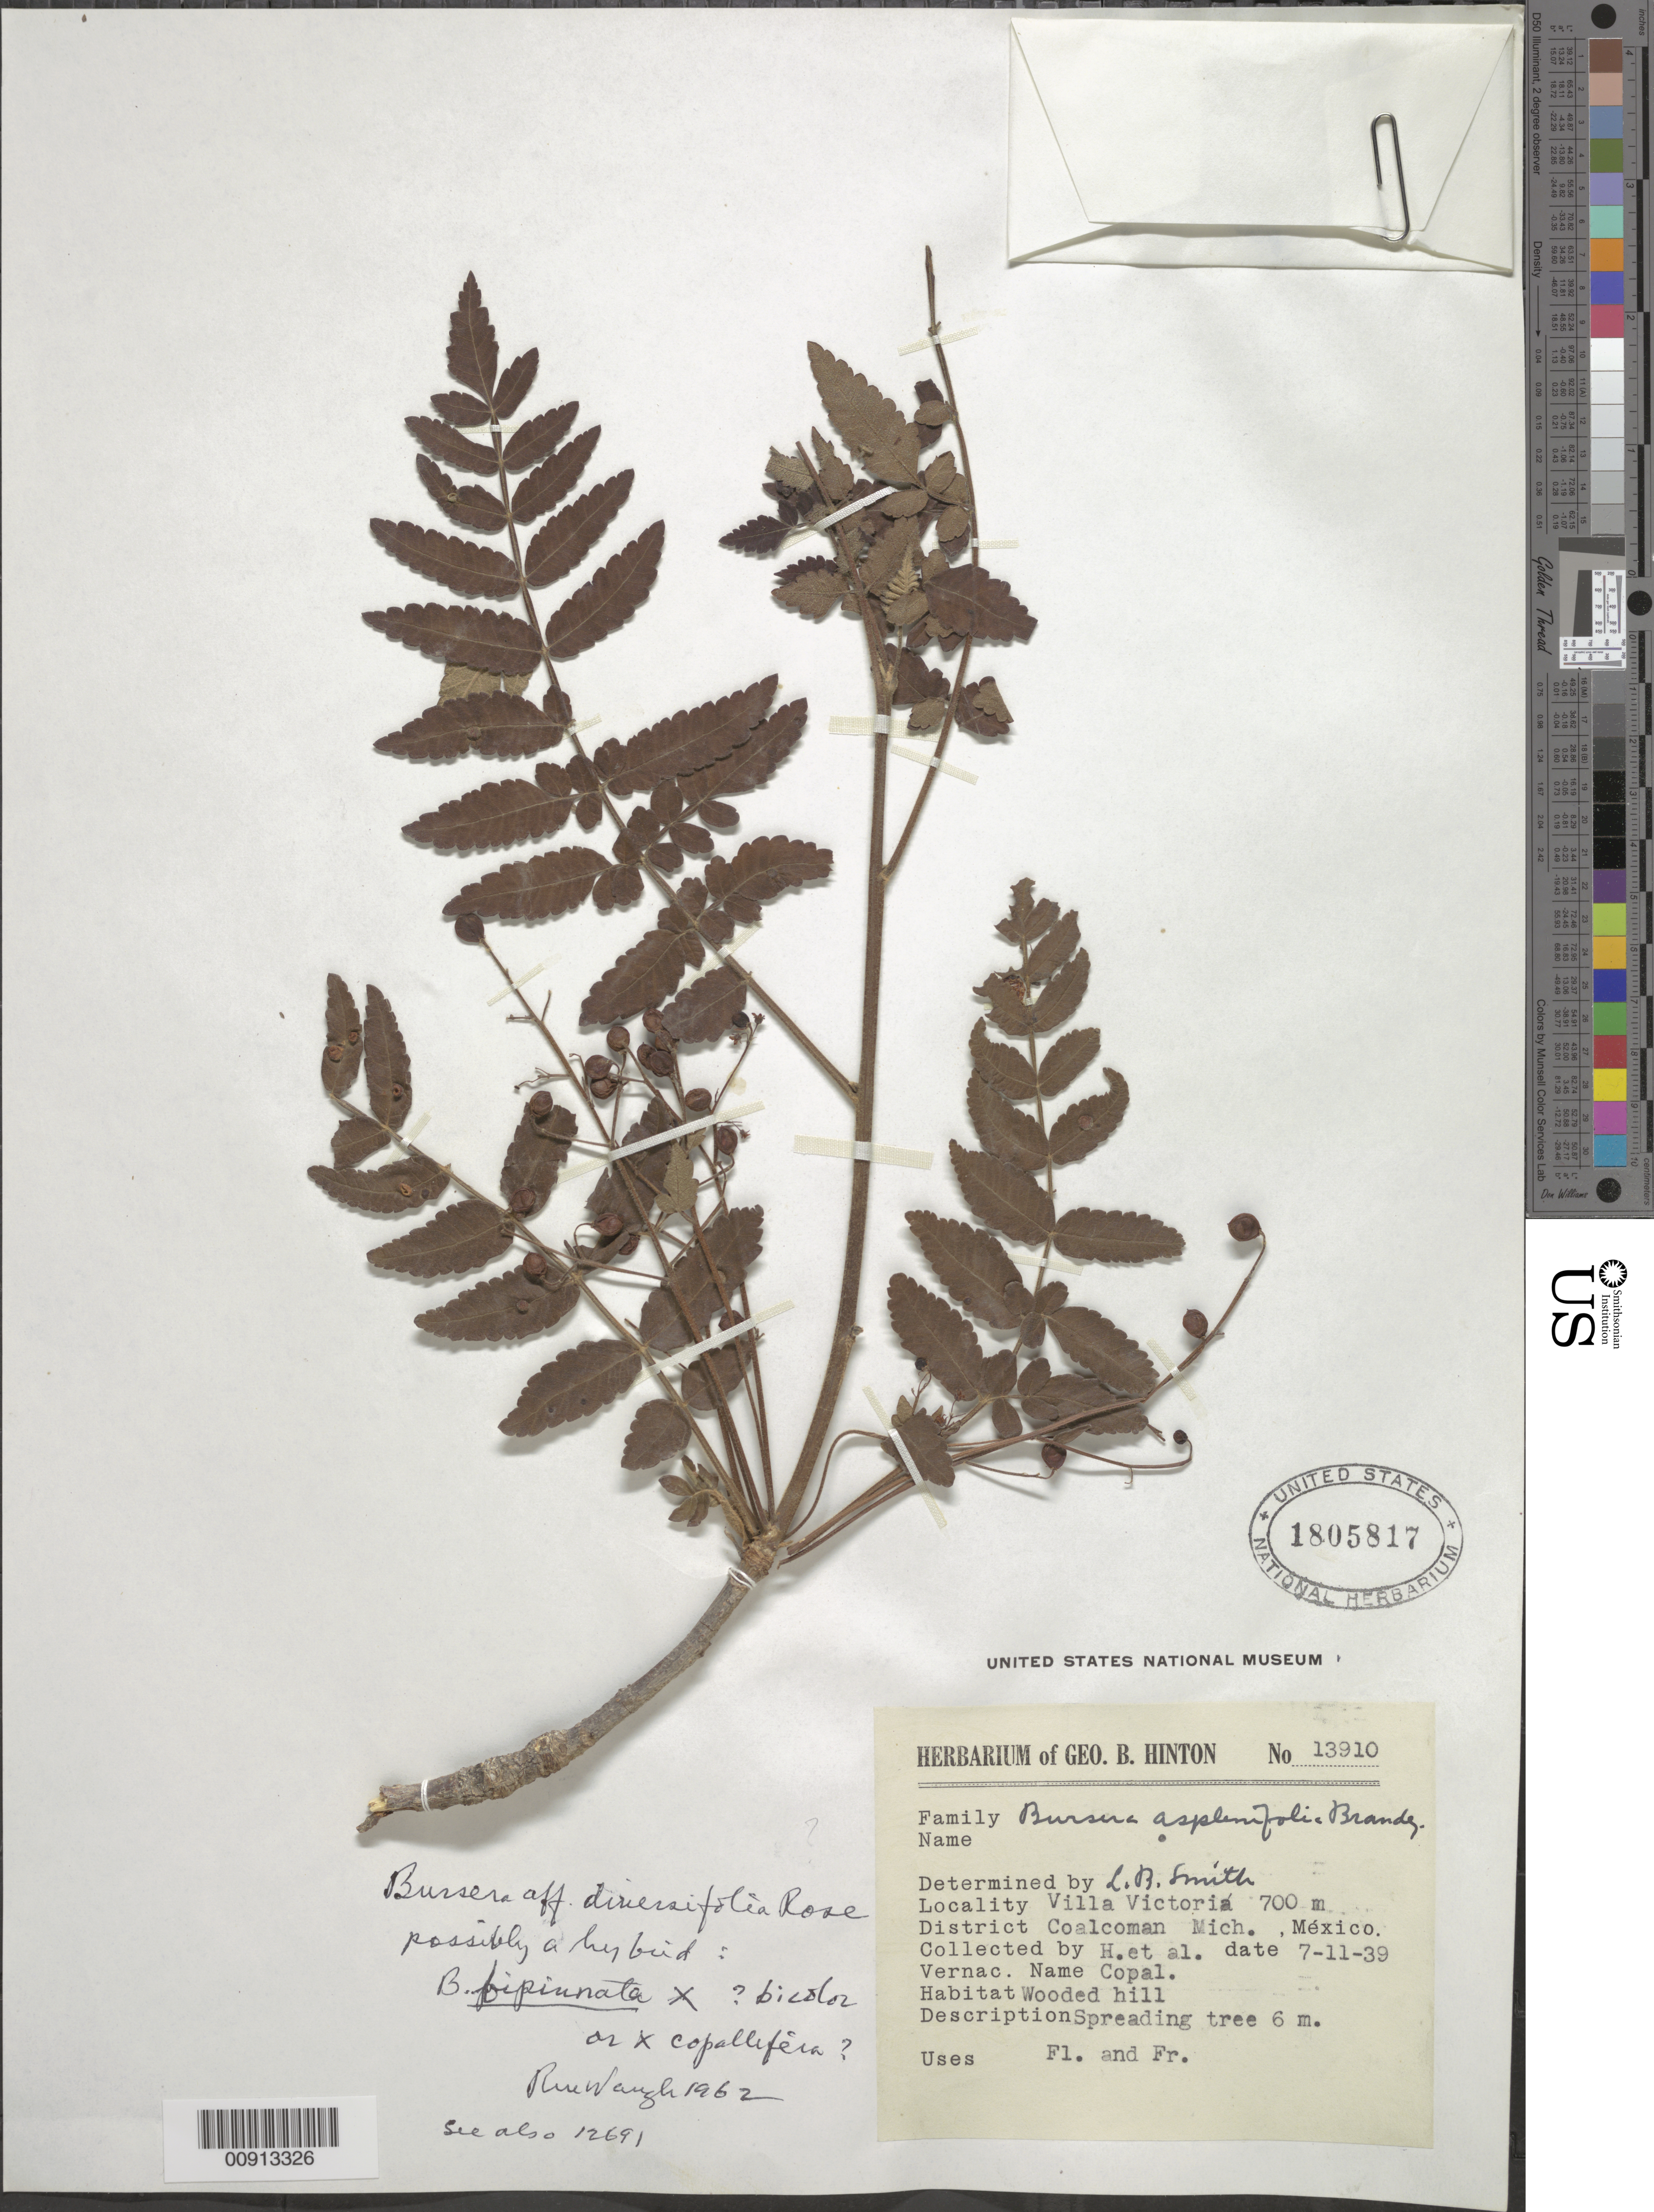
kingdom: Plantae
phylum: Tracheophyta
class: Magnoliopsida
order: Sapindales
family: Burseraceae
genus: Bursera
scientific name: Bursera diversifolia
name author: Rose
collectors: G. B. Hinton & et al.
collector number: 13910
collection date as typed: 11 Jul 1939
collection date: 1939-07-11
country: Mexico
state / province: Michoacán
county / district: Coalcomán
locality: Villa Victoria, District Coalcomán, Michoacán.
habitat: Wooded hill.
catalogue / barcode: US 1805817